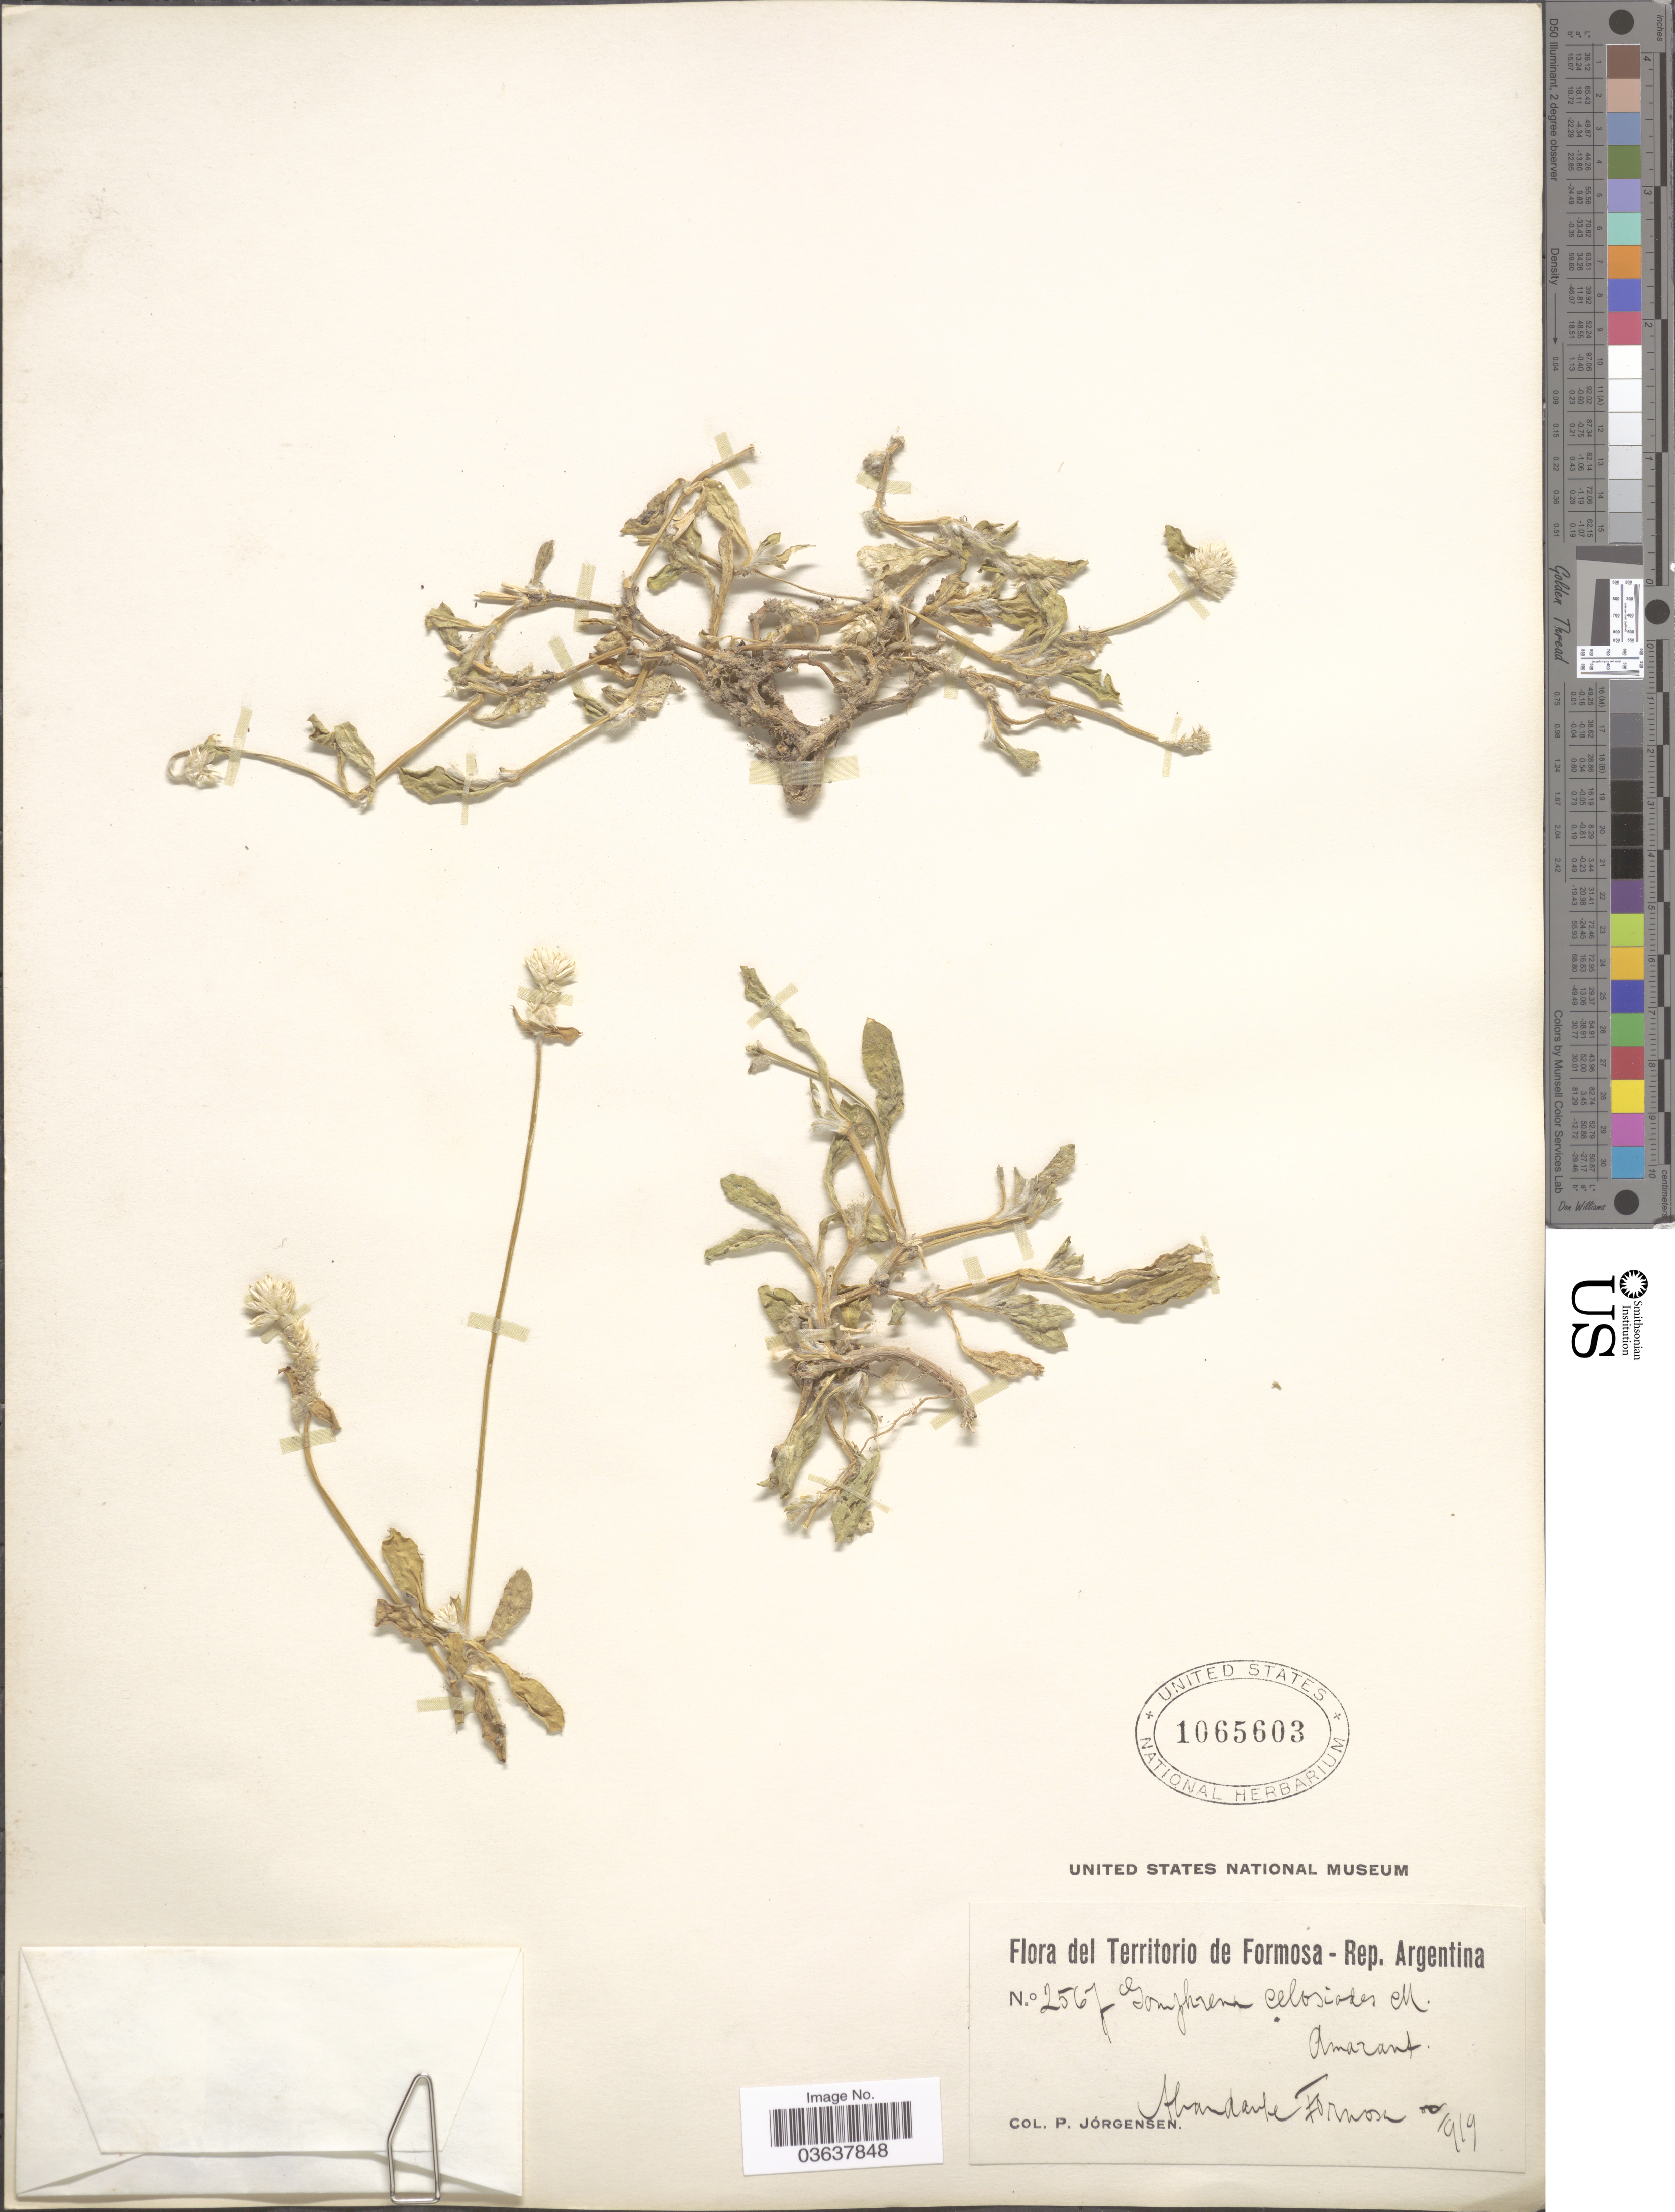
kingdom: Plantae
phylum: Tracheophyta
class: Magnoliopsida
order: Caryophyllales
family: Amaranthaceae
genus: Gomphrena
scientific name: Gomphrena celosioides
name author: Mart.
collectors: P. Jörgensen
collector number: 2567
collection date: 1919-10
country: Argentina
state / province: Formosa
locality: Abundante Formosa.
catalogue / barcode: US 1065603